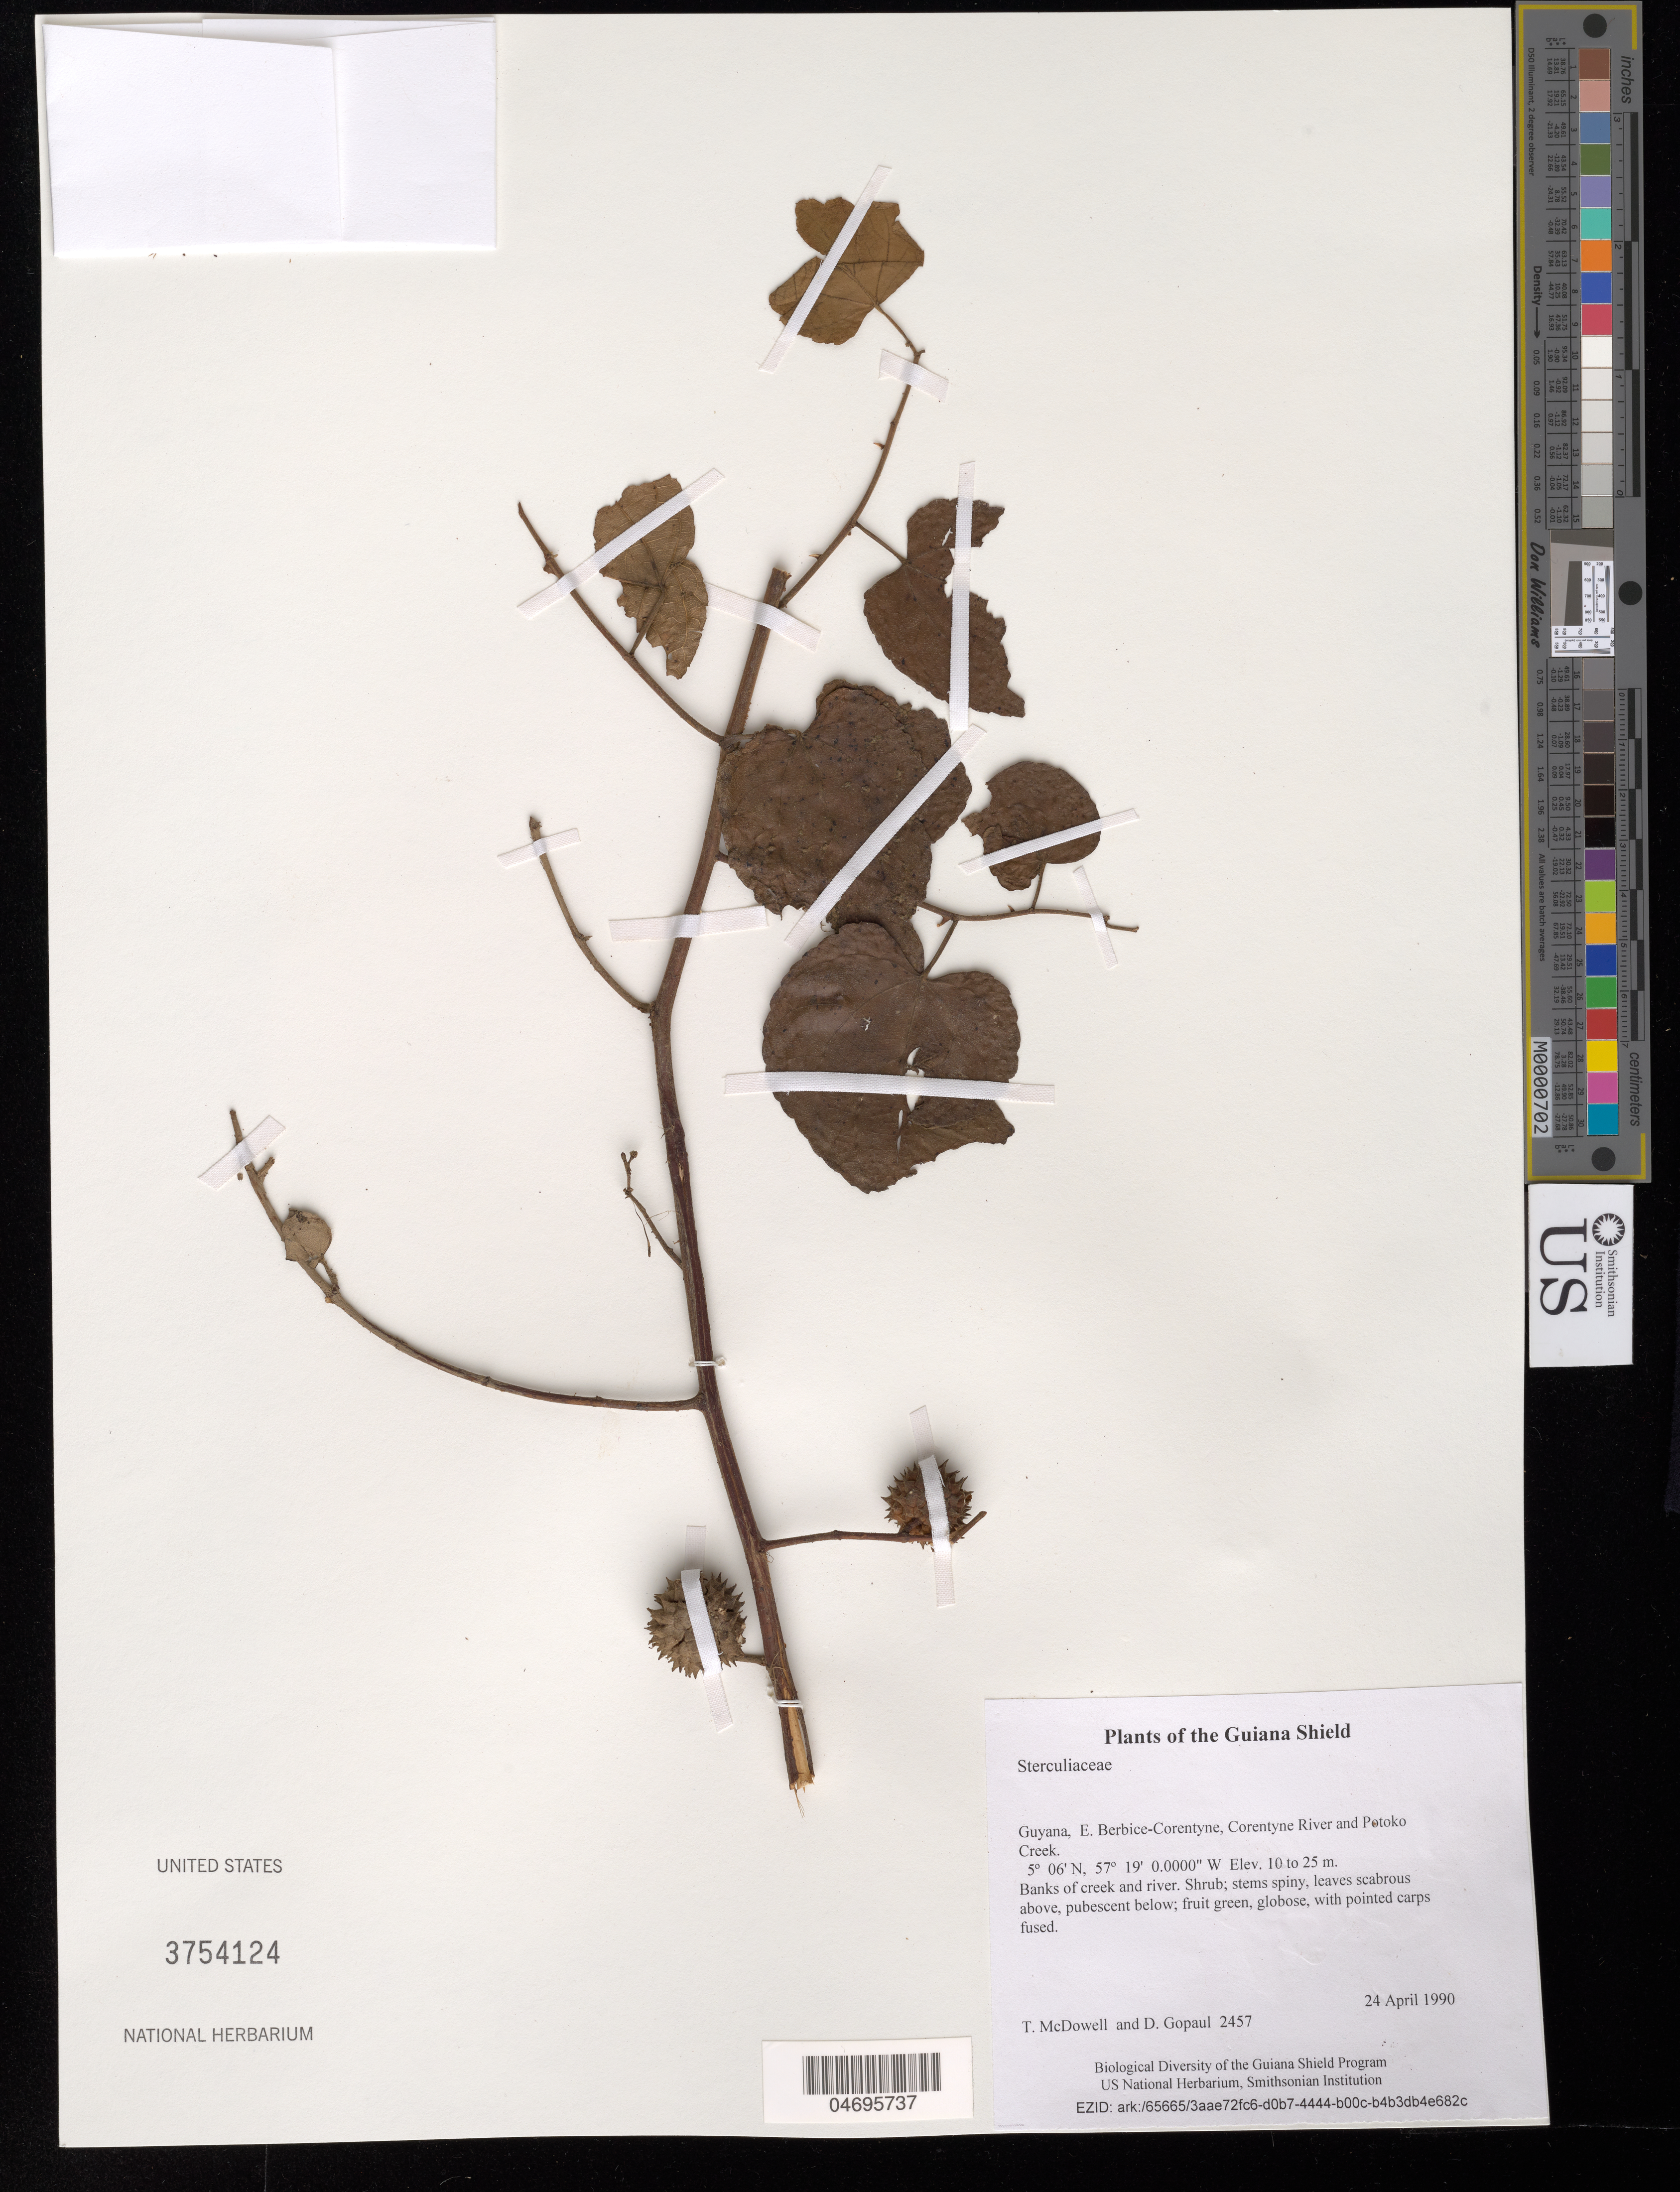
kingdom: Plantae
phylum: Tracheophyta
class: Magnoliopsida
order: Malvales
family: Malvaceae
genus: Byttneria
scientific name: Byttneria divaricata subsp. divaricata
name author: Benth.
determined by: Dorr, L. J., (BOT), Smithsonian Institution - National Museum of Natural History (UNITED STATES)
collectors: T. McDowell & D. Gopaul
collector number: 2457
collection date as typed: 24 April 1990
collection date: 1990-04-24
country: Guyana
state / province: E. Berbice-Corentyne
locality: Corentyne River and Potoko Creek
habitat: Banks of creek and river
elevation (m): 10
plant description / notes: ID label: Byttneria divaricata Benth. var. divaricata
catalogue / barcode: US 3754124